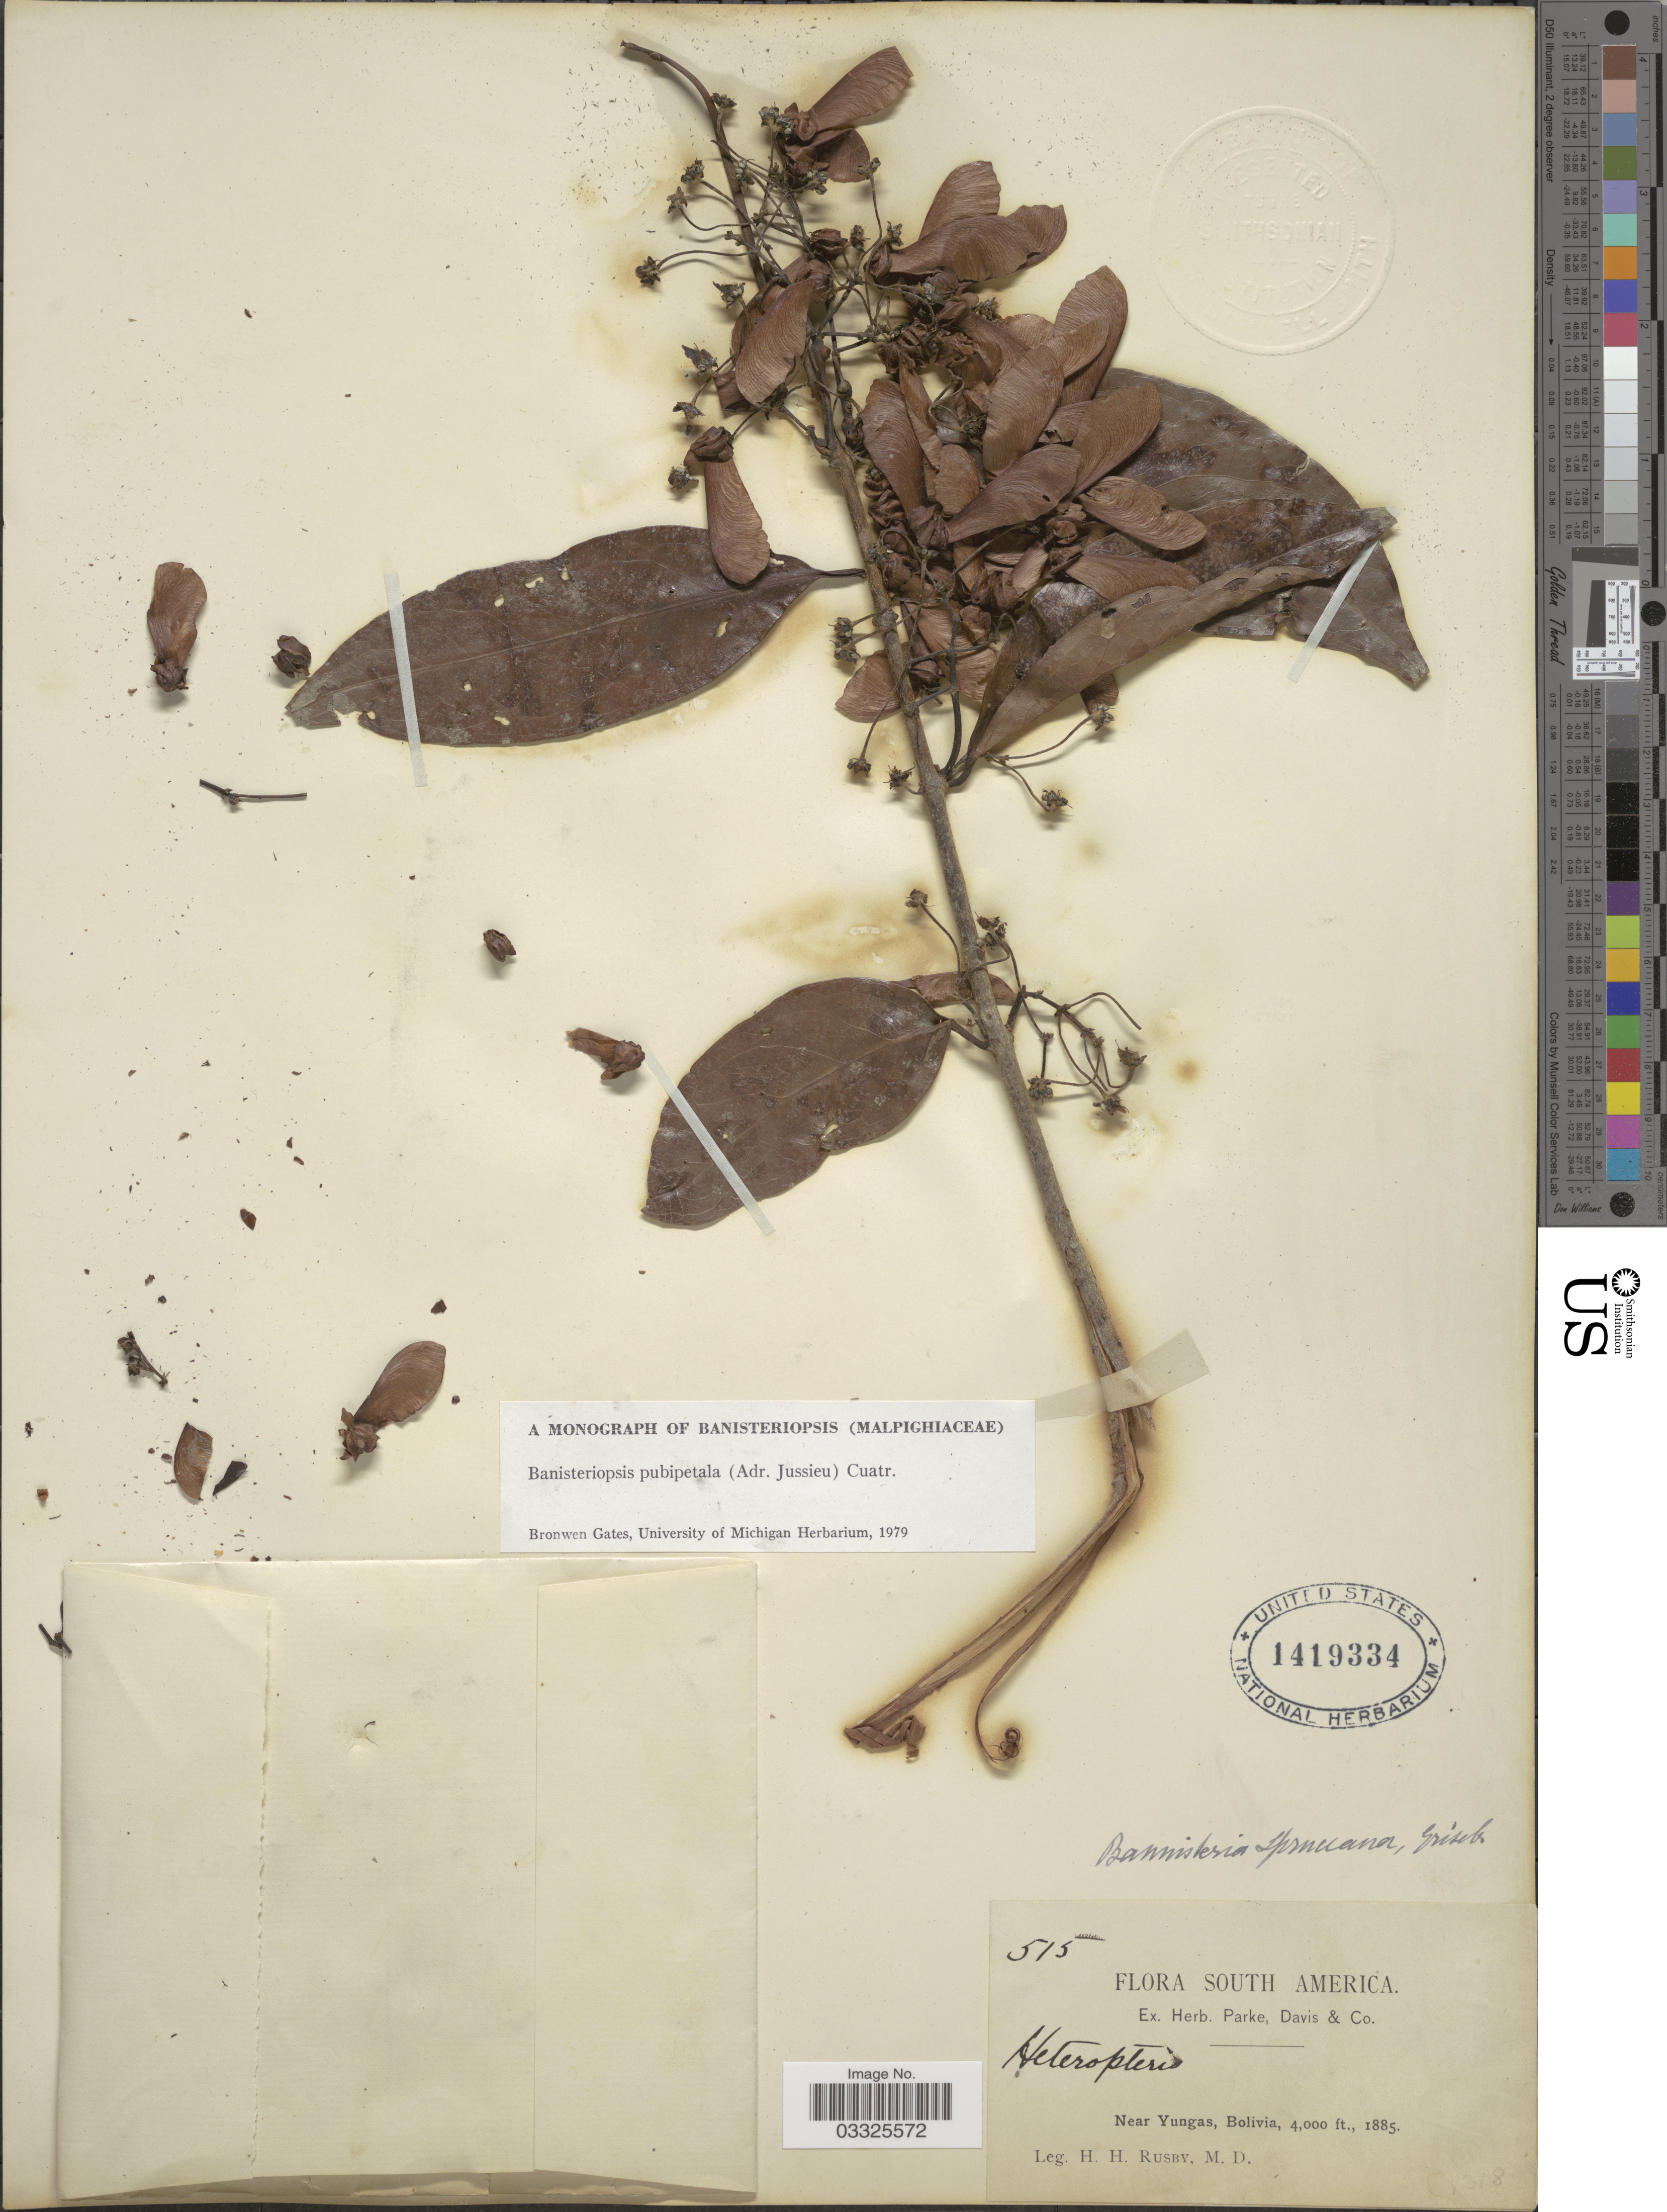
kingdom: Plantae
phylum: Tracheophyta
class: Magnoliopsida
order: Malpighiales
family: Malpighiaceae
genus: Banisteriopsis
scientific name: Banisteriopsis pubipetala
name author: (A. Juss.) Cuatrec.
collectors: H. H. Rusby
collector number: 515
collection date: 1885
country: Bolivia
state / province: La Paz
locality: Near Yungas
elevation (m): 1219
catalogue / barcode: US 1419334